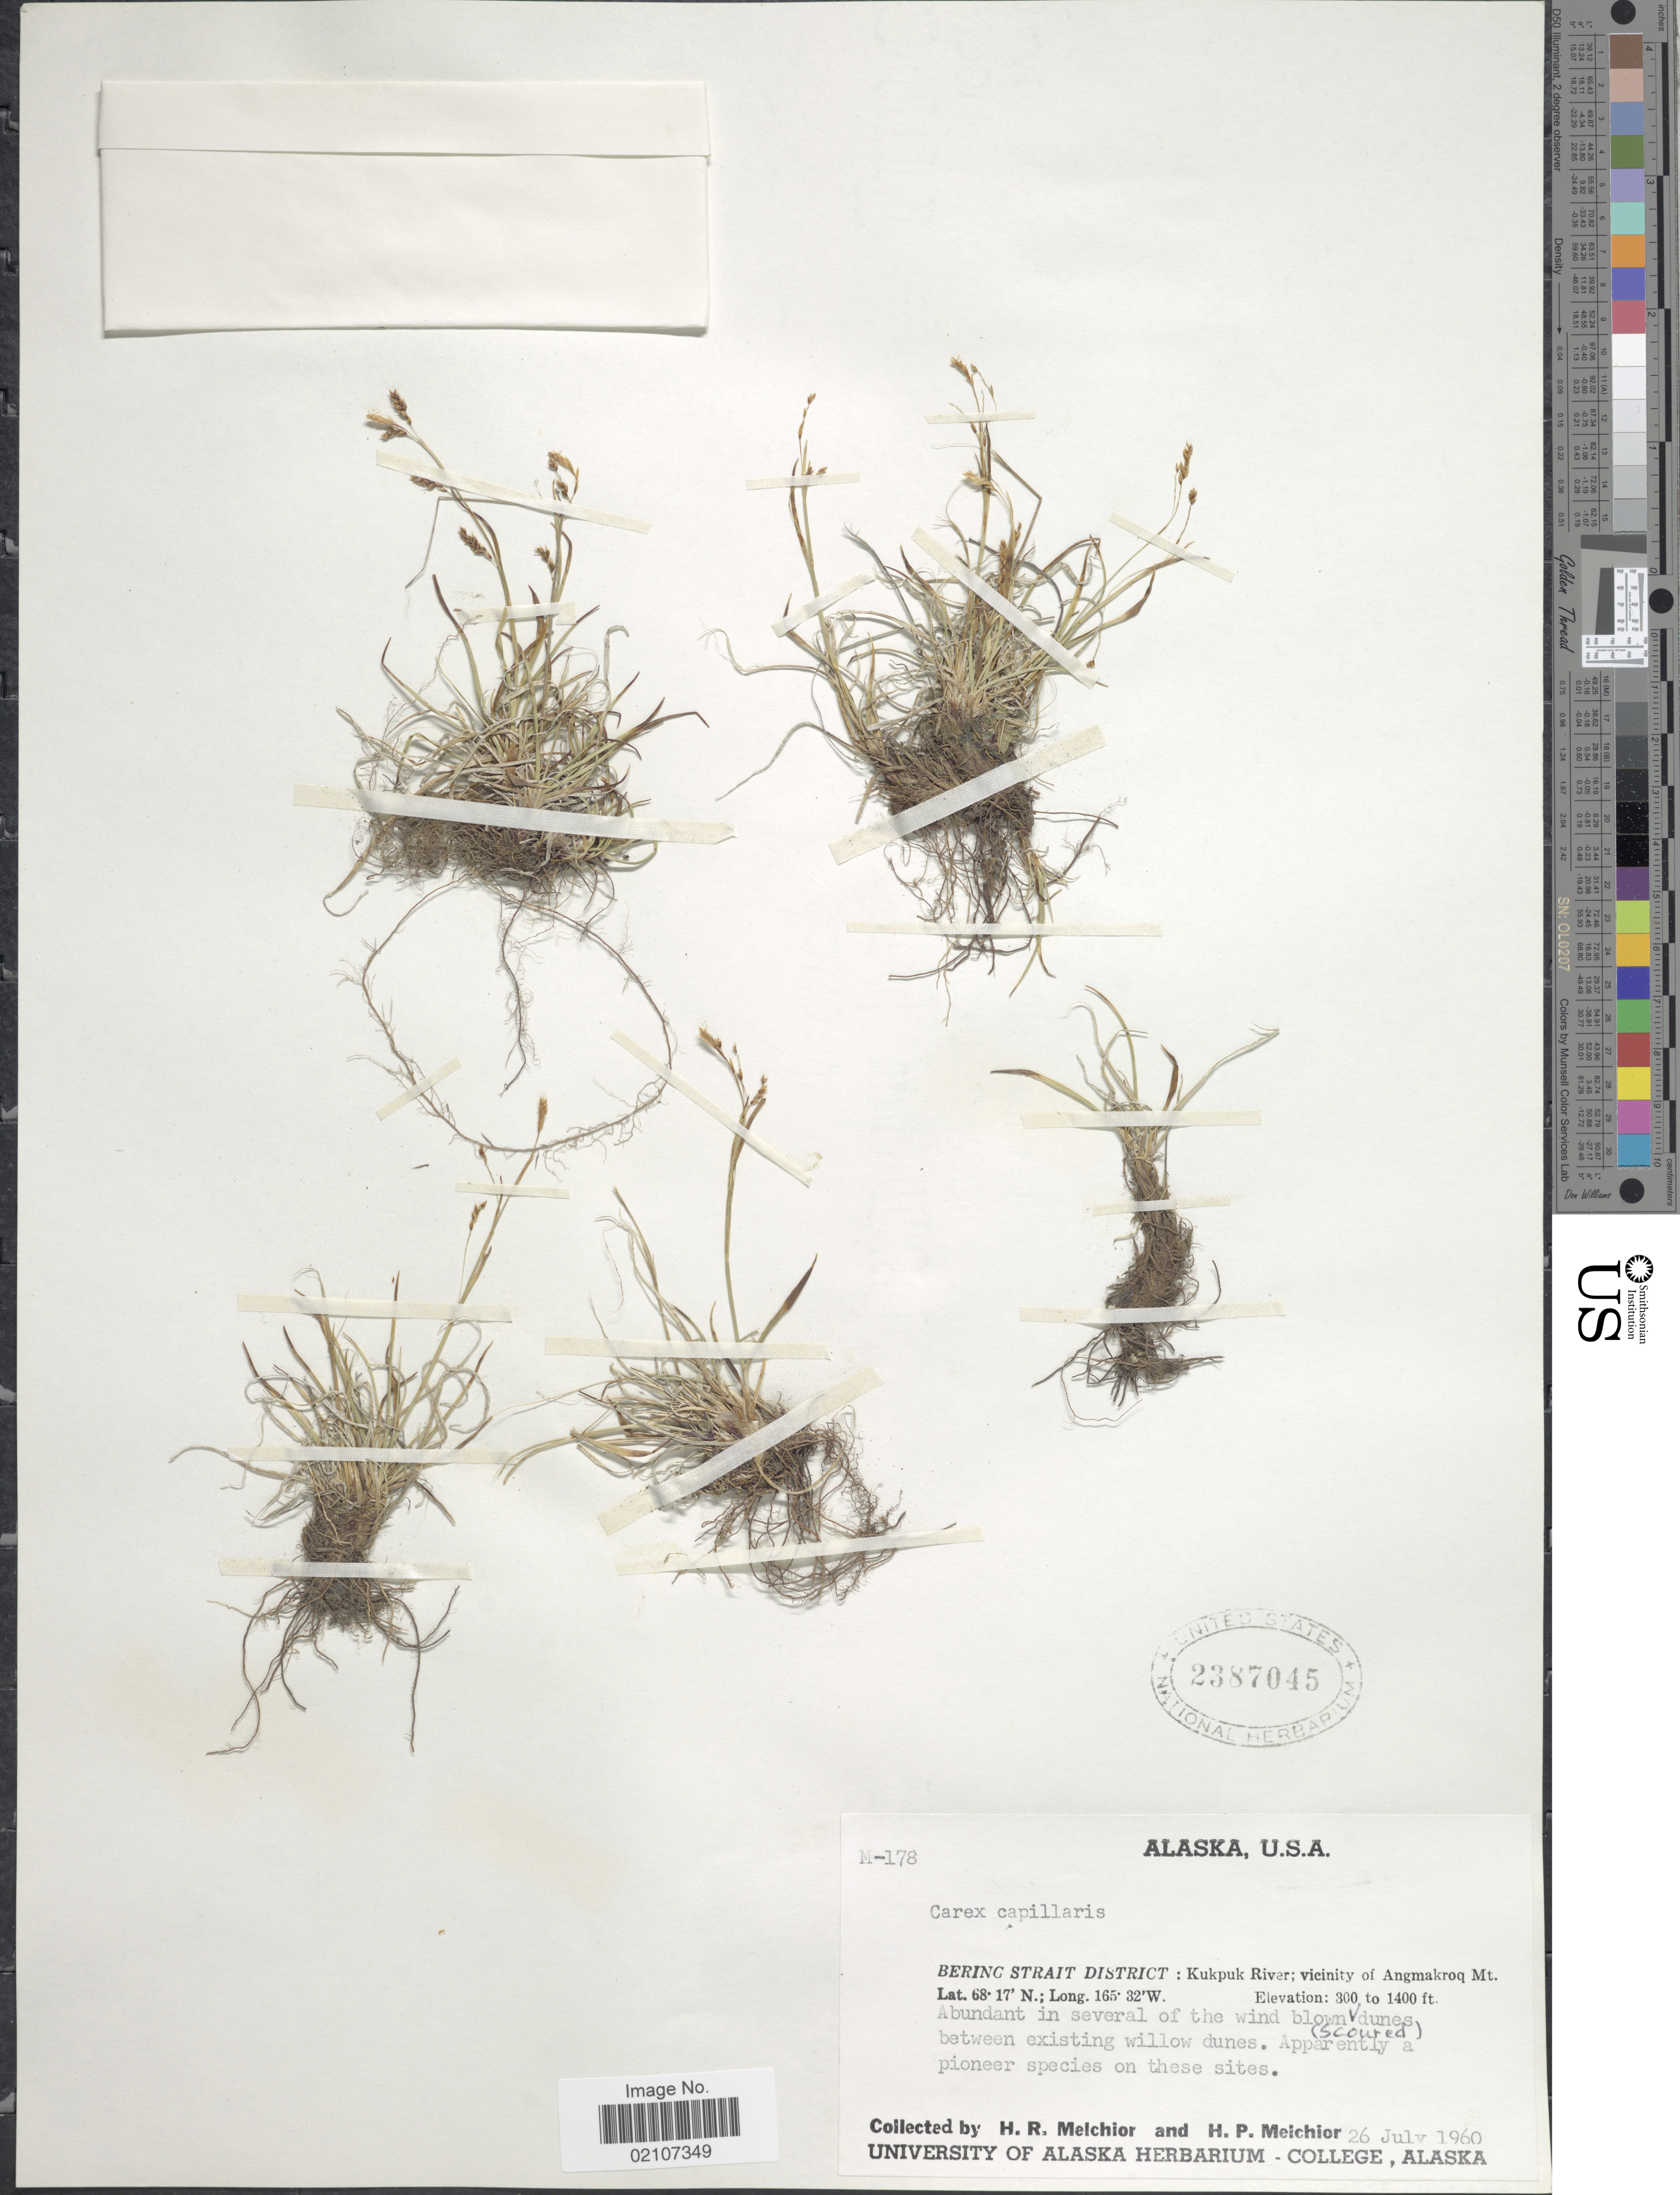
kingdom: Plantae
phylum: Tracheophyta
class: Liliopsida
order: Poales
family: Cyperaceae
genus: Carex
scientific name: Carex capillaris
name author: L.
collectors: H. R. Melchior & H. P. Melchior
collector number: M-178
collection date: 1960-07-26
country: United States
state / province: Alaska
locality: U.S.A. Bering Strait District: Kukpuk River; vicinity of Angmakroq Mt.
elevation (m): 91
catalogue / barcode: US 2387045